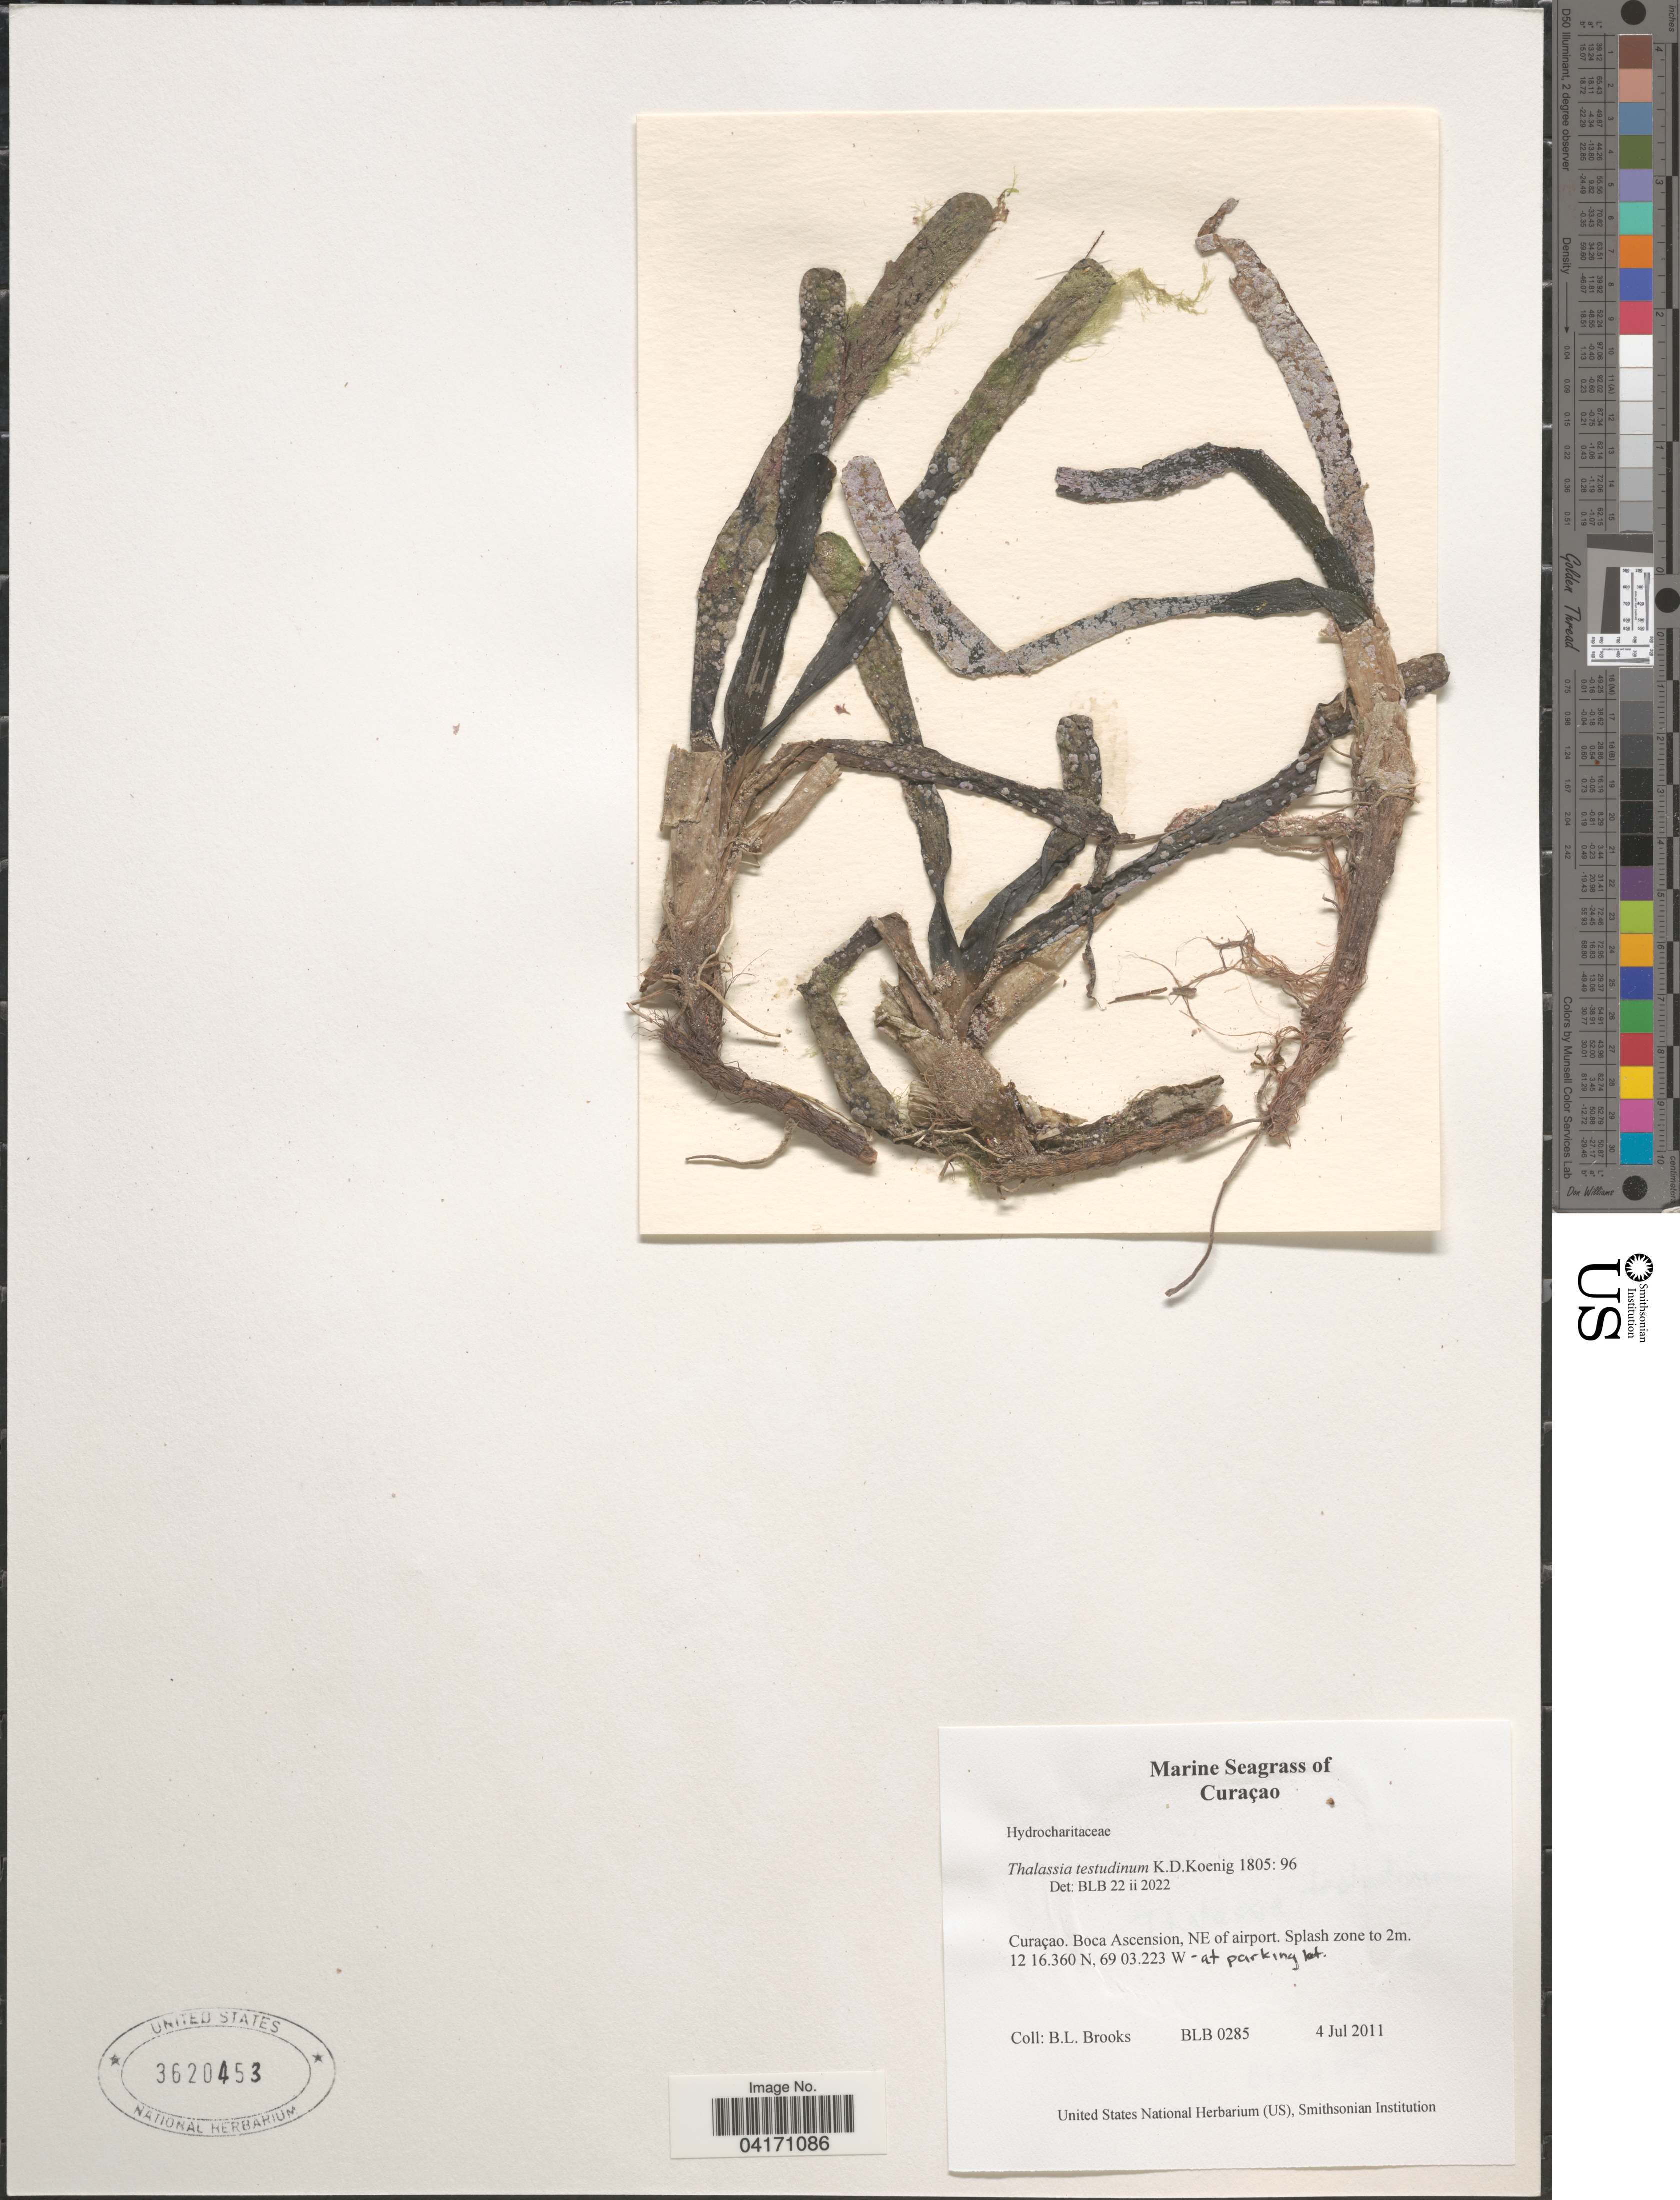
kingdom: Plantae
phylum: Tracheophyta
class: Liliopsida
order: Alismatales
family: Hydrocharitaceae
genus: Thalassia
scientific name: Thalassia testudinum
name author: Banks & Sol. ex K.D. Koenig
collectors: B. Brooks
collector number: BLB0285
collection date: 2011-07-04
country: Curaçao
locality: Boca Ascension, NE of airport.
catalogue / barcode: US 3620453